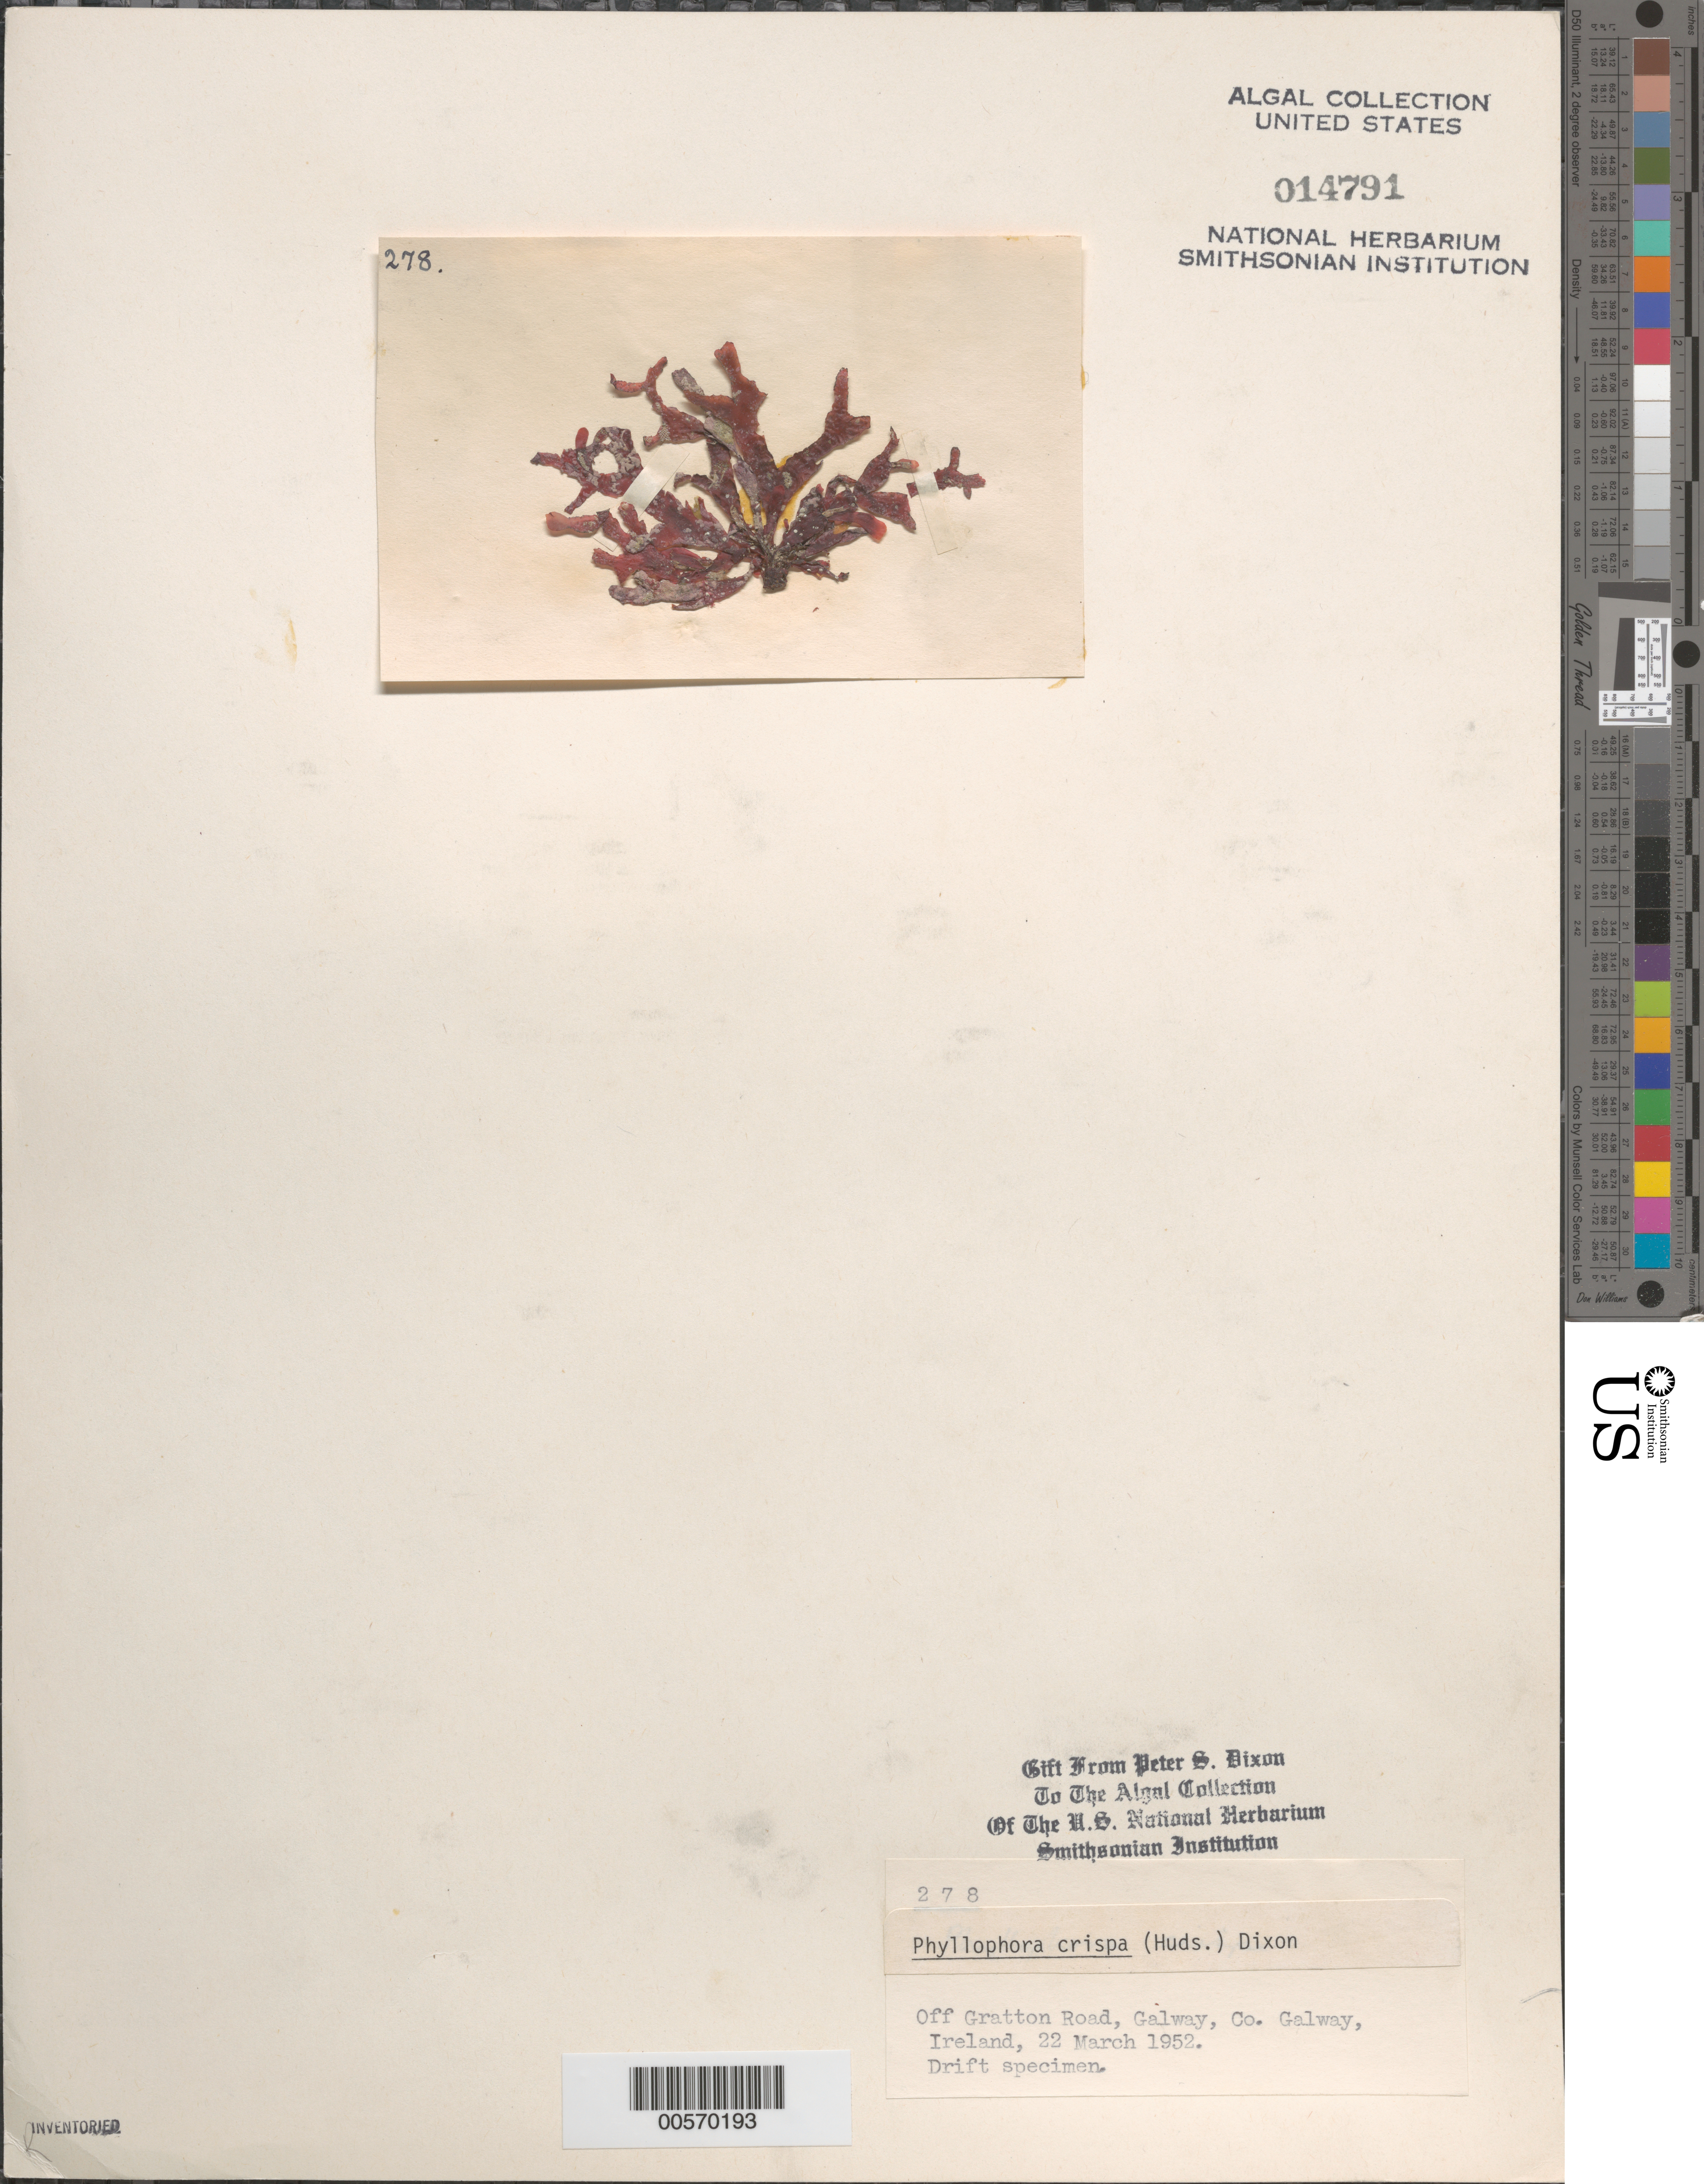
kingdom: Plantae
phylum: Rhodophyta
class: Florideophyceae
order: Gigartinales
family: Phyllophoraceae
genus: Phyllophora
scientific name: Phyllophora crispa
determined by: Dixon, P. S.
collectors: P. S. Dixon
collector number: PSD 278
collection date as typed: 22 Mar 1952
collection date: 1952-03-22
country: Ireland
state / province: Connaught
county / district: Galway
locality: Galway, off Gratton Road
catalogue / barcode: US 14791